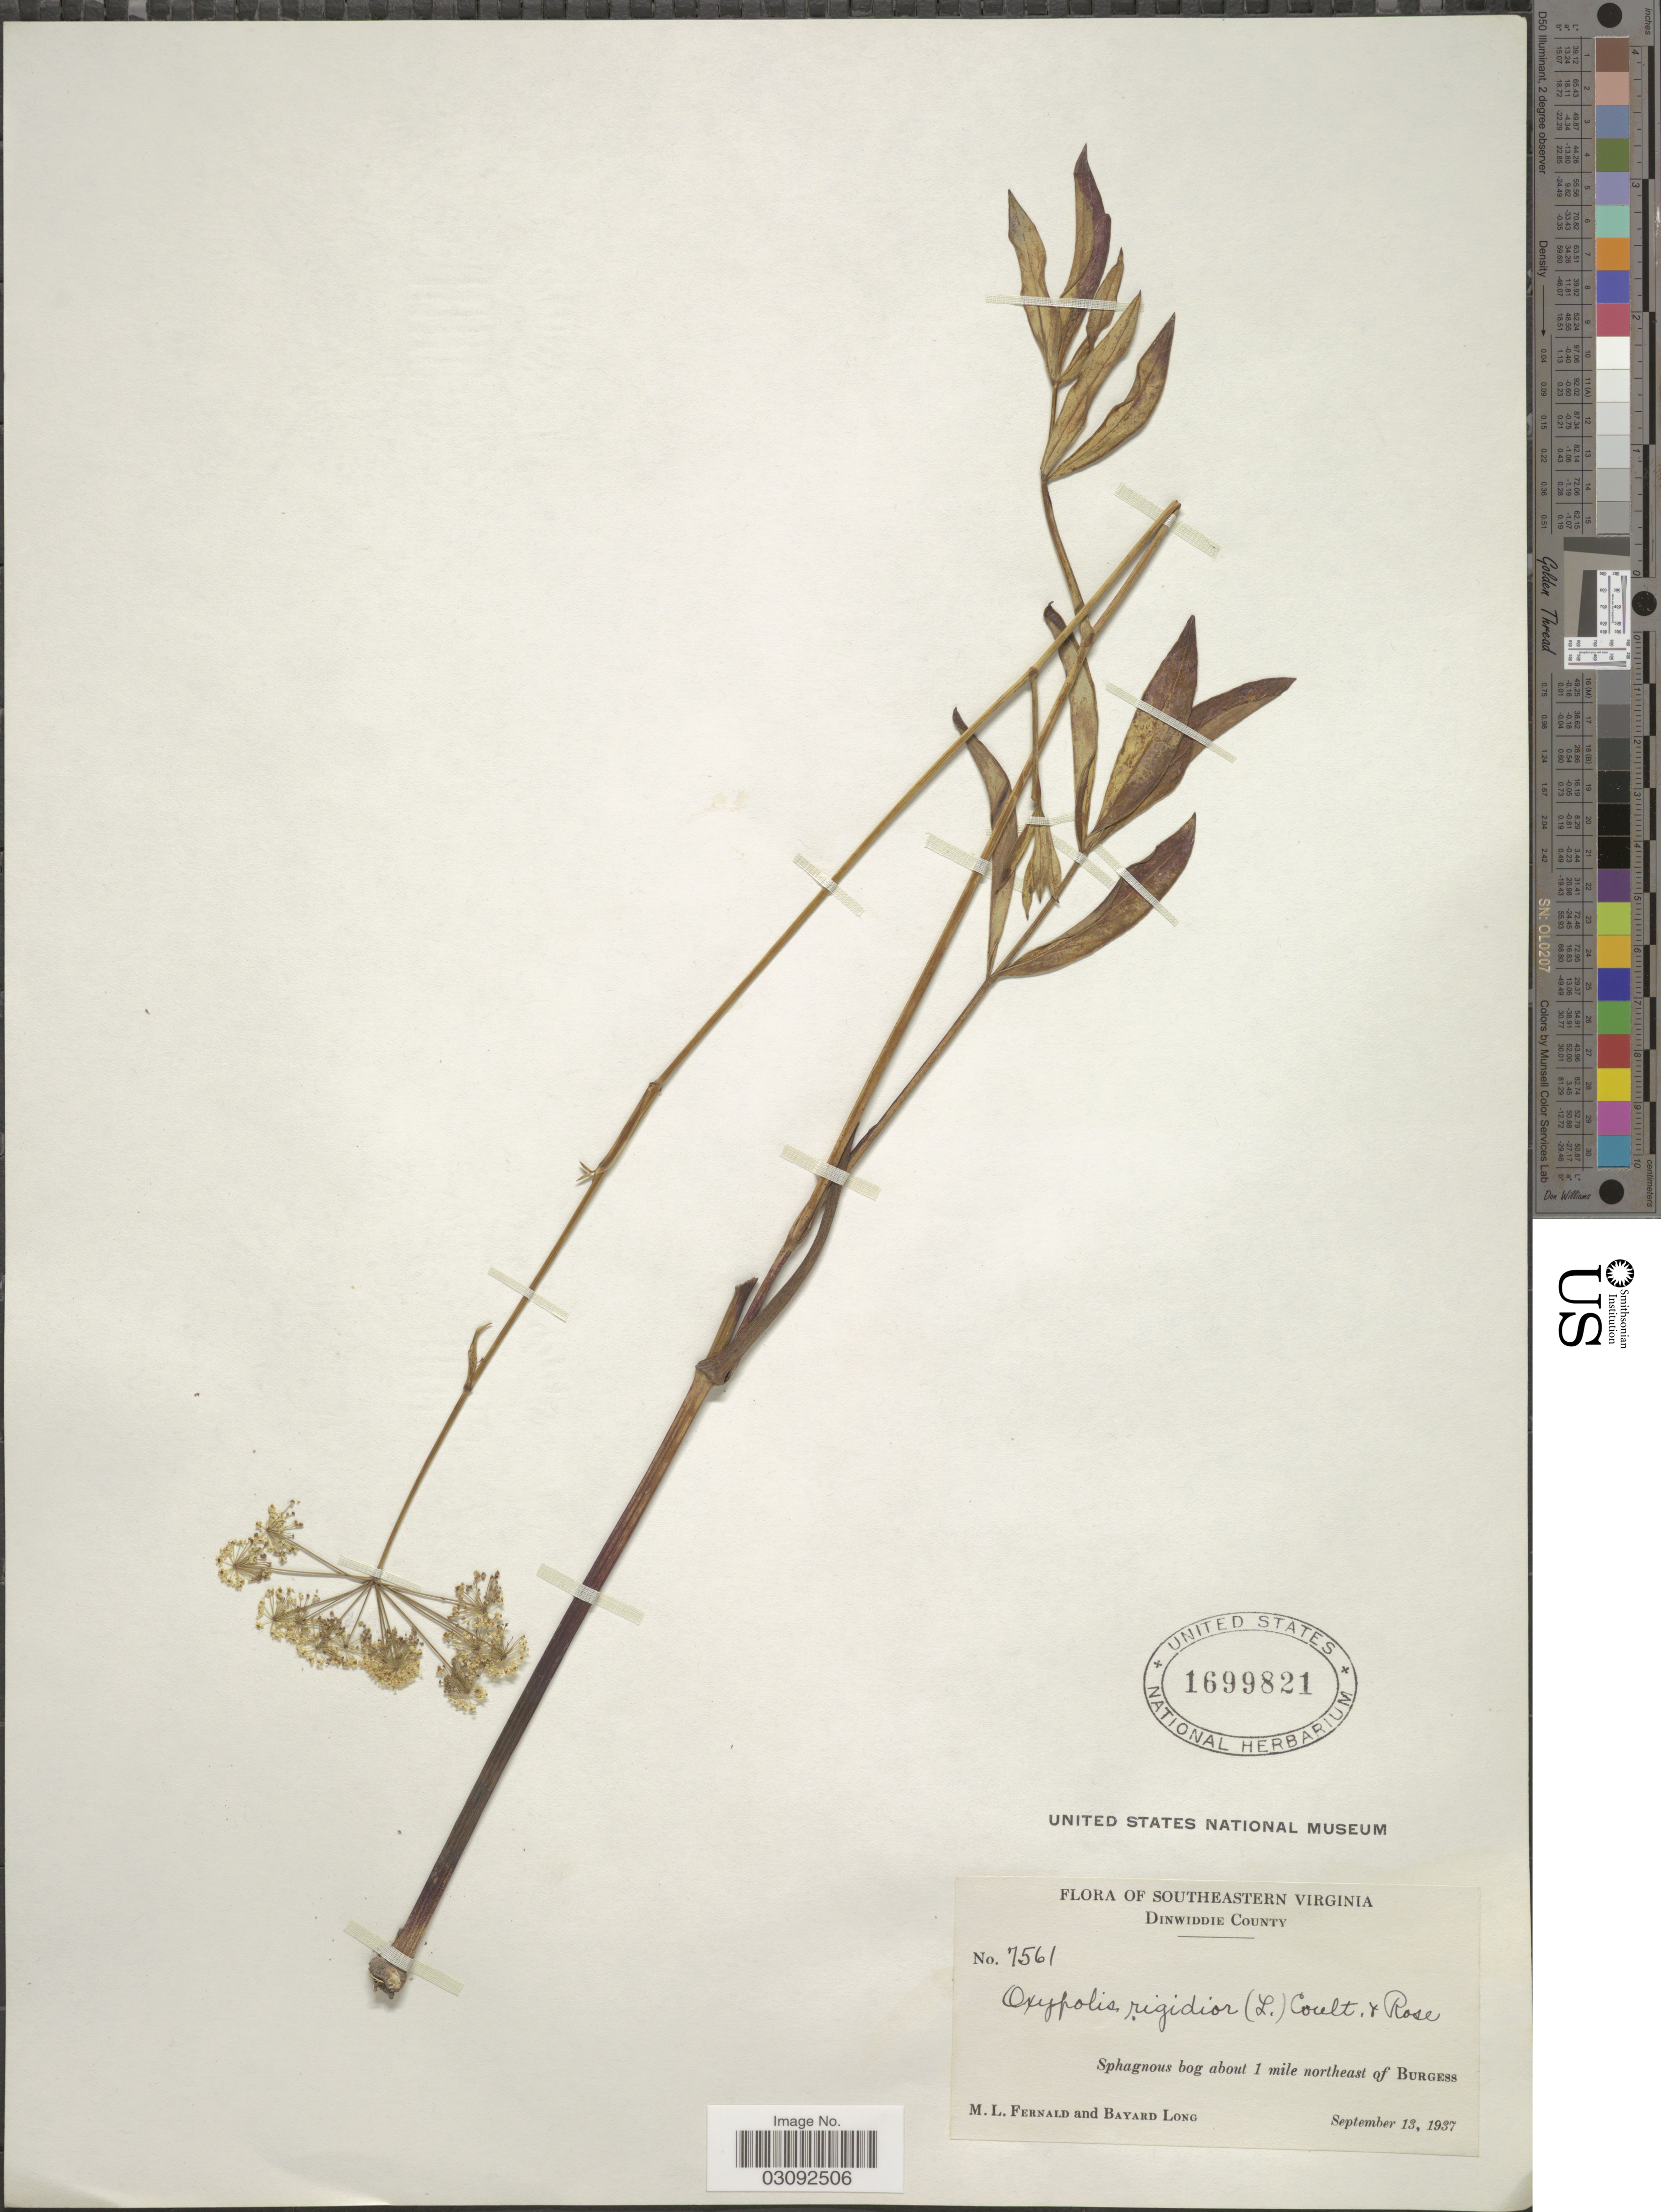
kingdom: Plantae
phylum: Tracheophyta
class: Magnoliopsida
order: Apiales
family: Apiaceae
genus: Oxypolis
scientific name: Oxypolis rigidior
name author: (L.) Raf.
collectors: M. L. Fernald & B. Long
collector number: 7561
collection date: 1937-09-13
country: United States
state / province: Virginia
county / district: Dinwiddie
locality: Southeastern Virginia. Dinwiddie County. Sphagnous bog about 1 mile northeast of Burgess.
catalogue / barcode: US 1699821